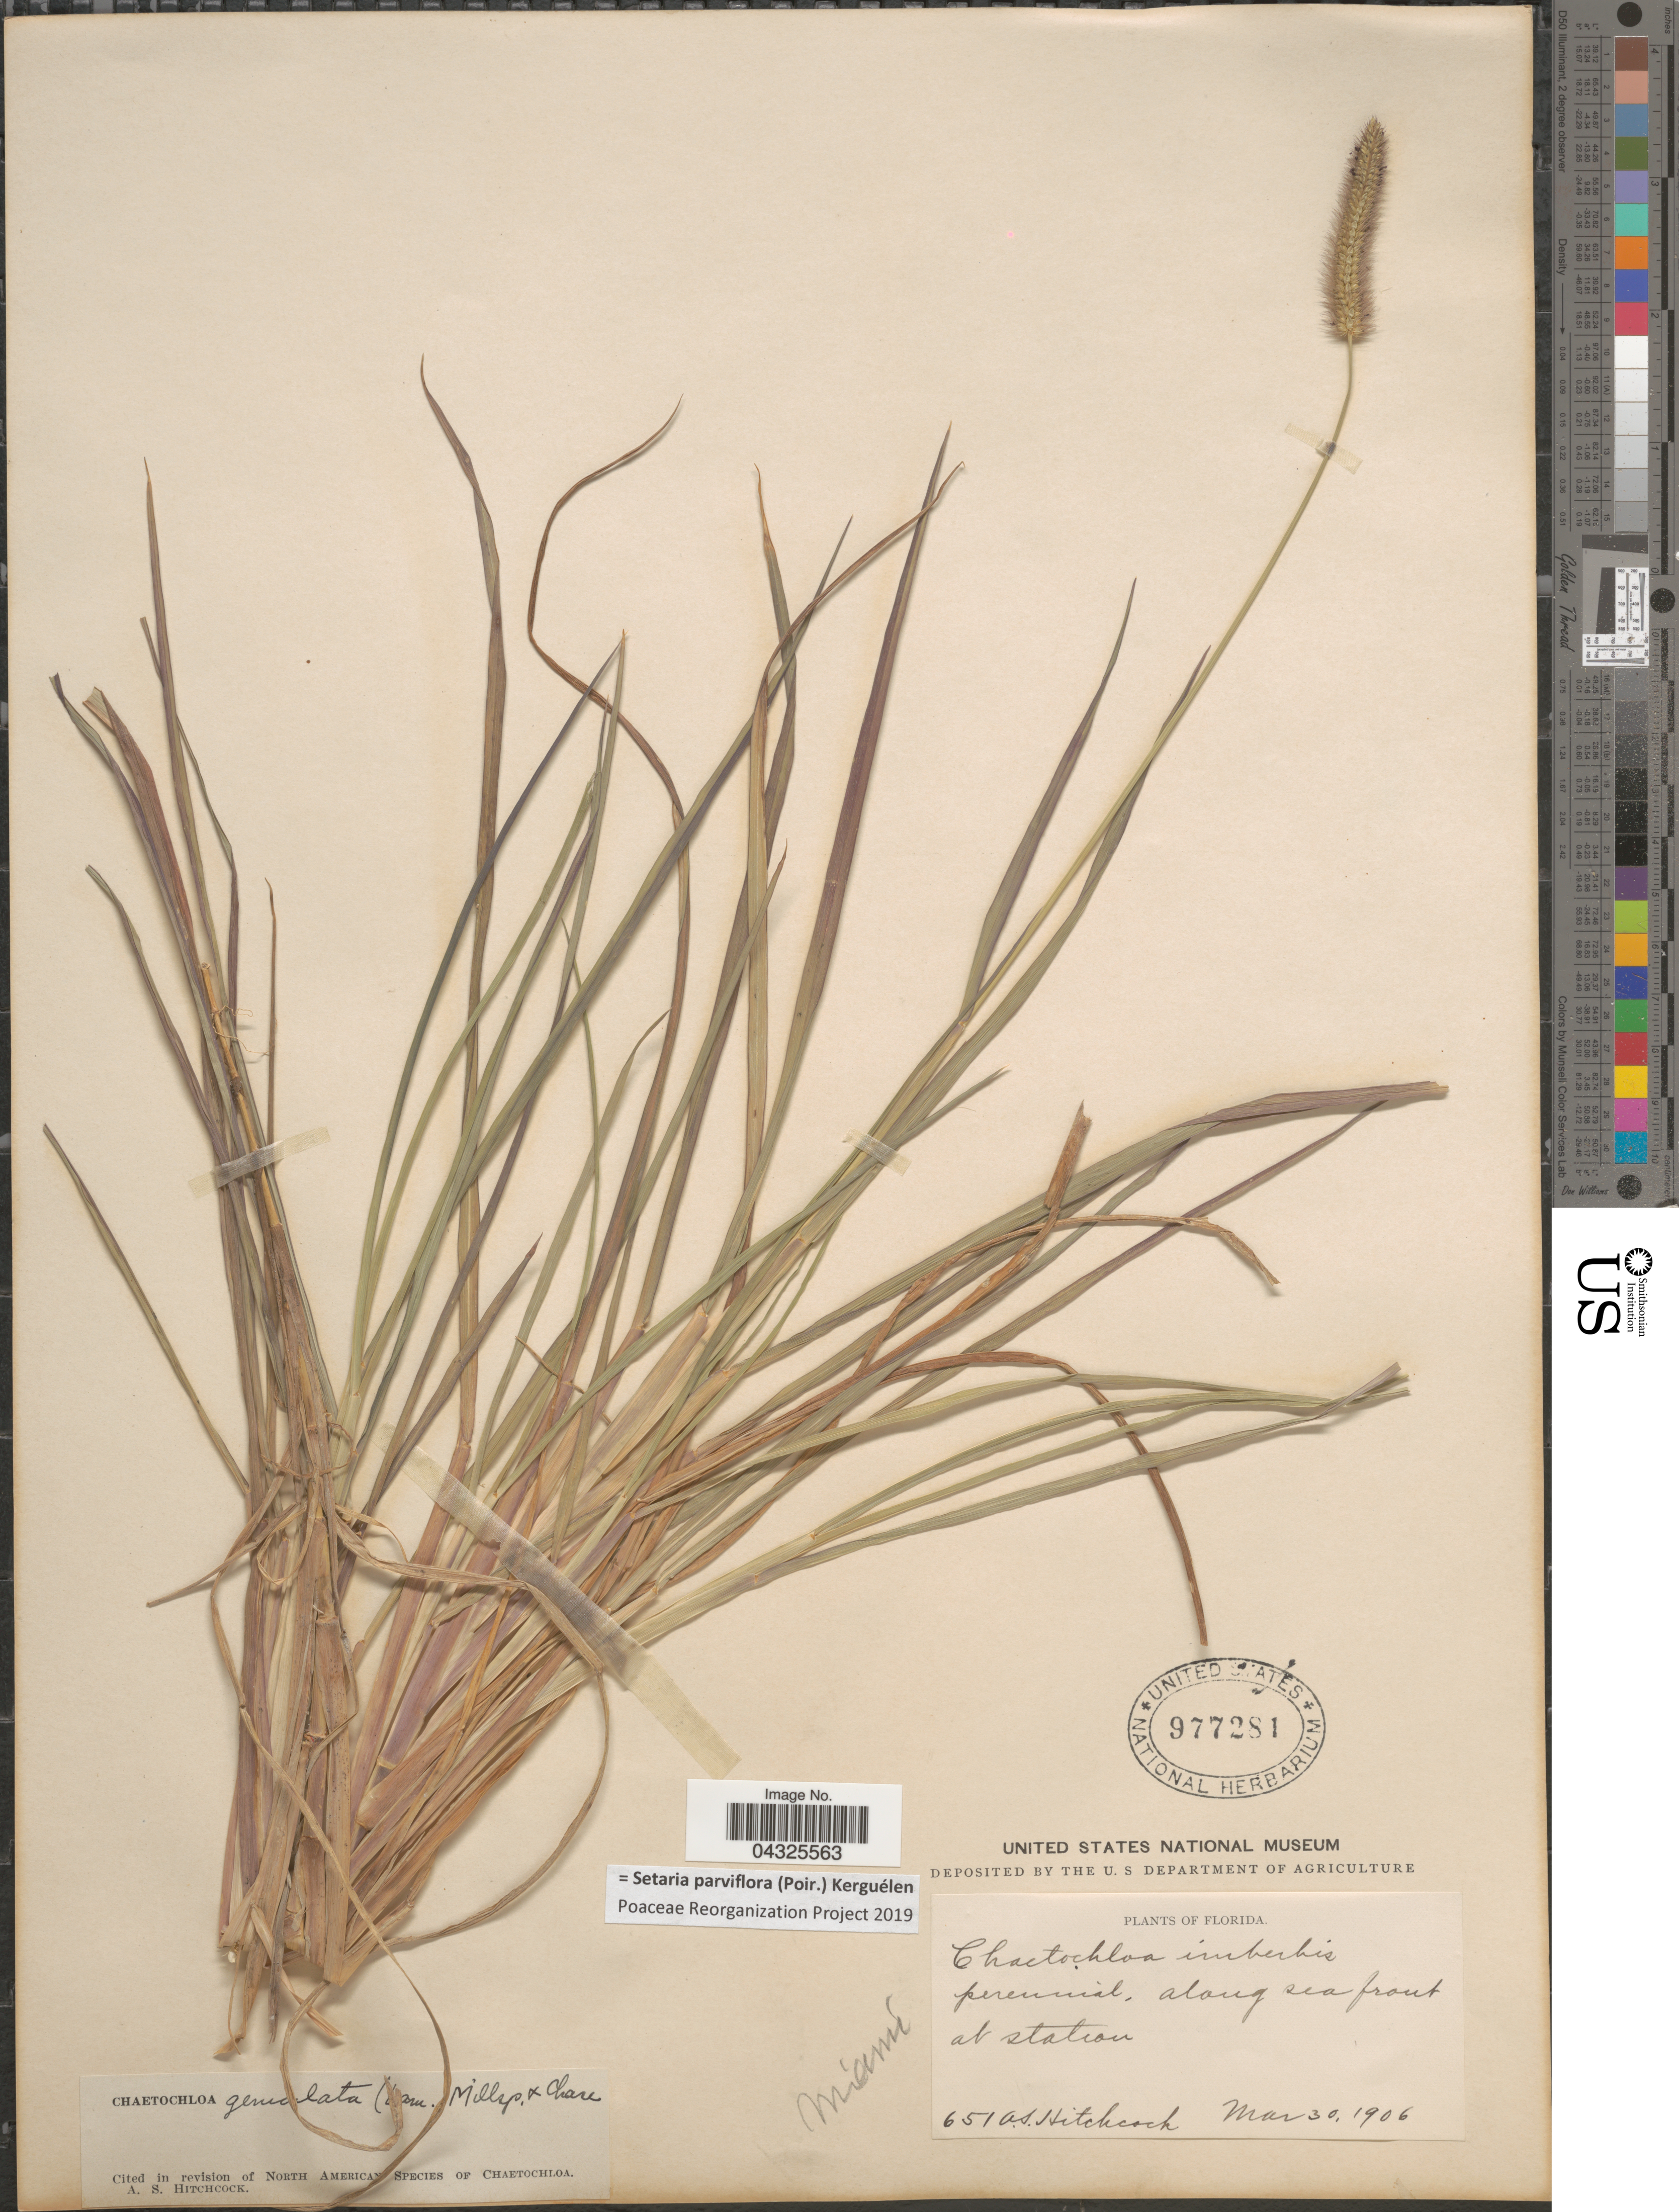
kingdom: Plantae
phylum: Tracheophyta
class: Liliopsida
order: Poales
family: Poaceae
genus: Setaria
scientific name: Setaria parviflora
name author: (Poir.) Kerguélen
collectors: A. S. Hitchcock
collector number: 651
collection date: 1906-03-30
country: United States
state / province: Florida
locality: Miami.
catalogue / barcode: US 977281